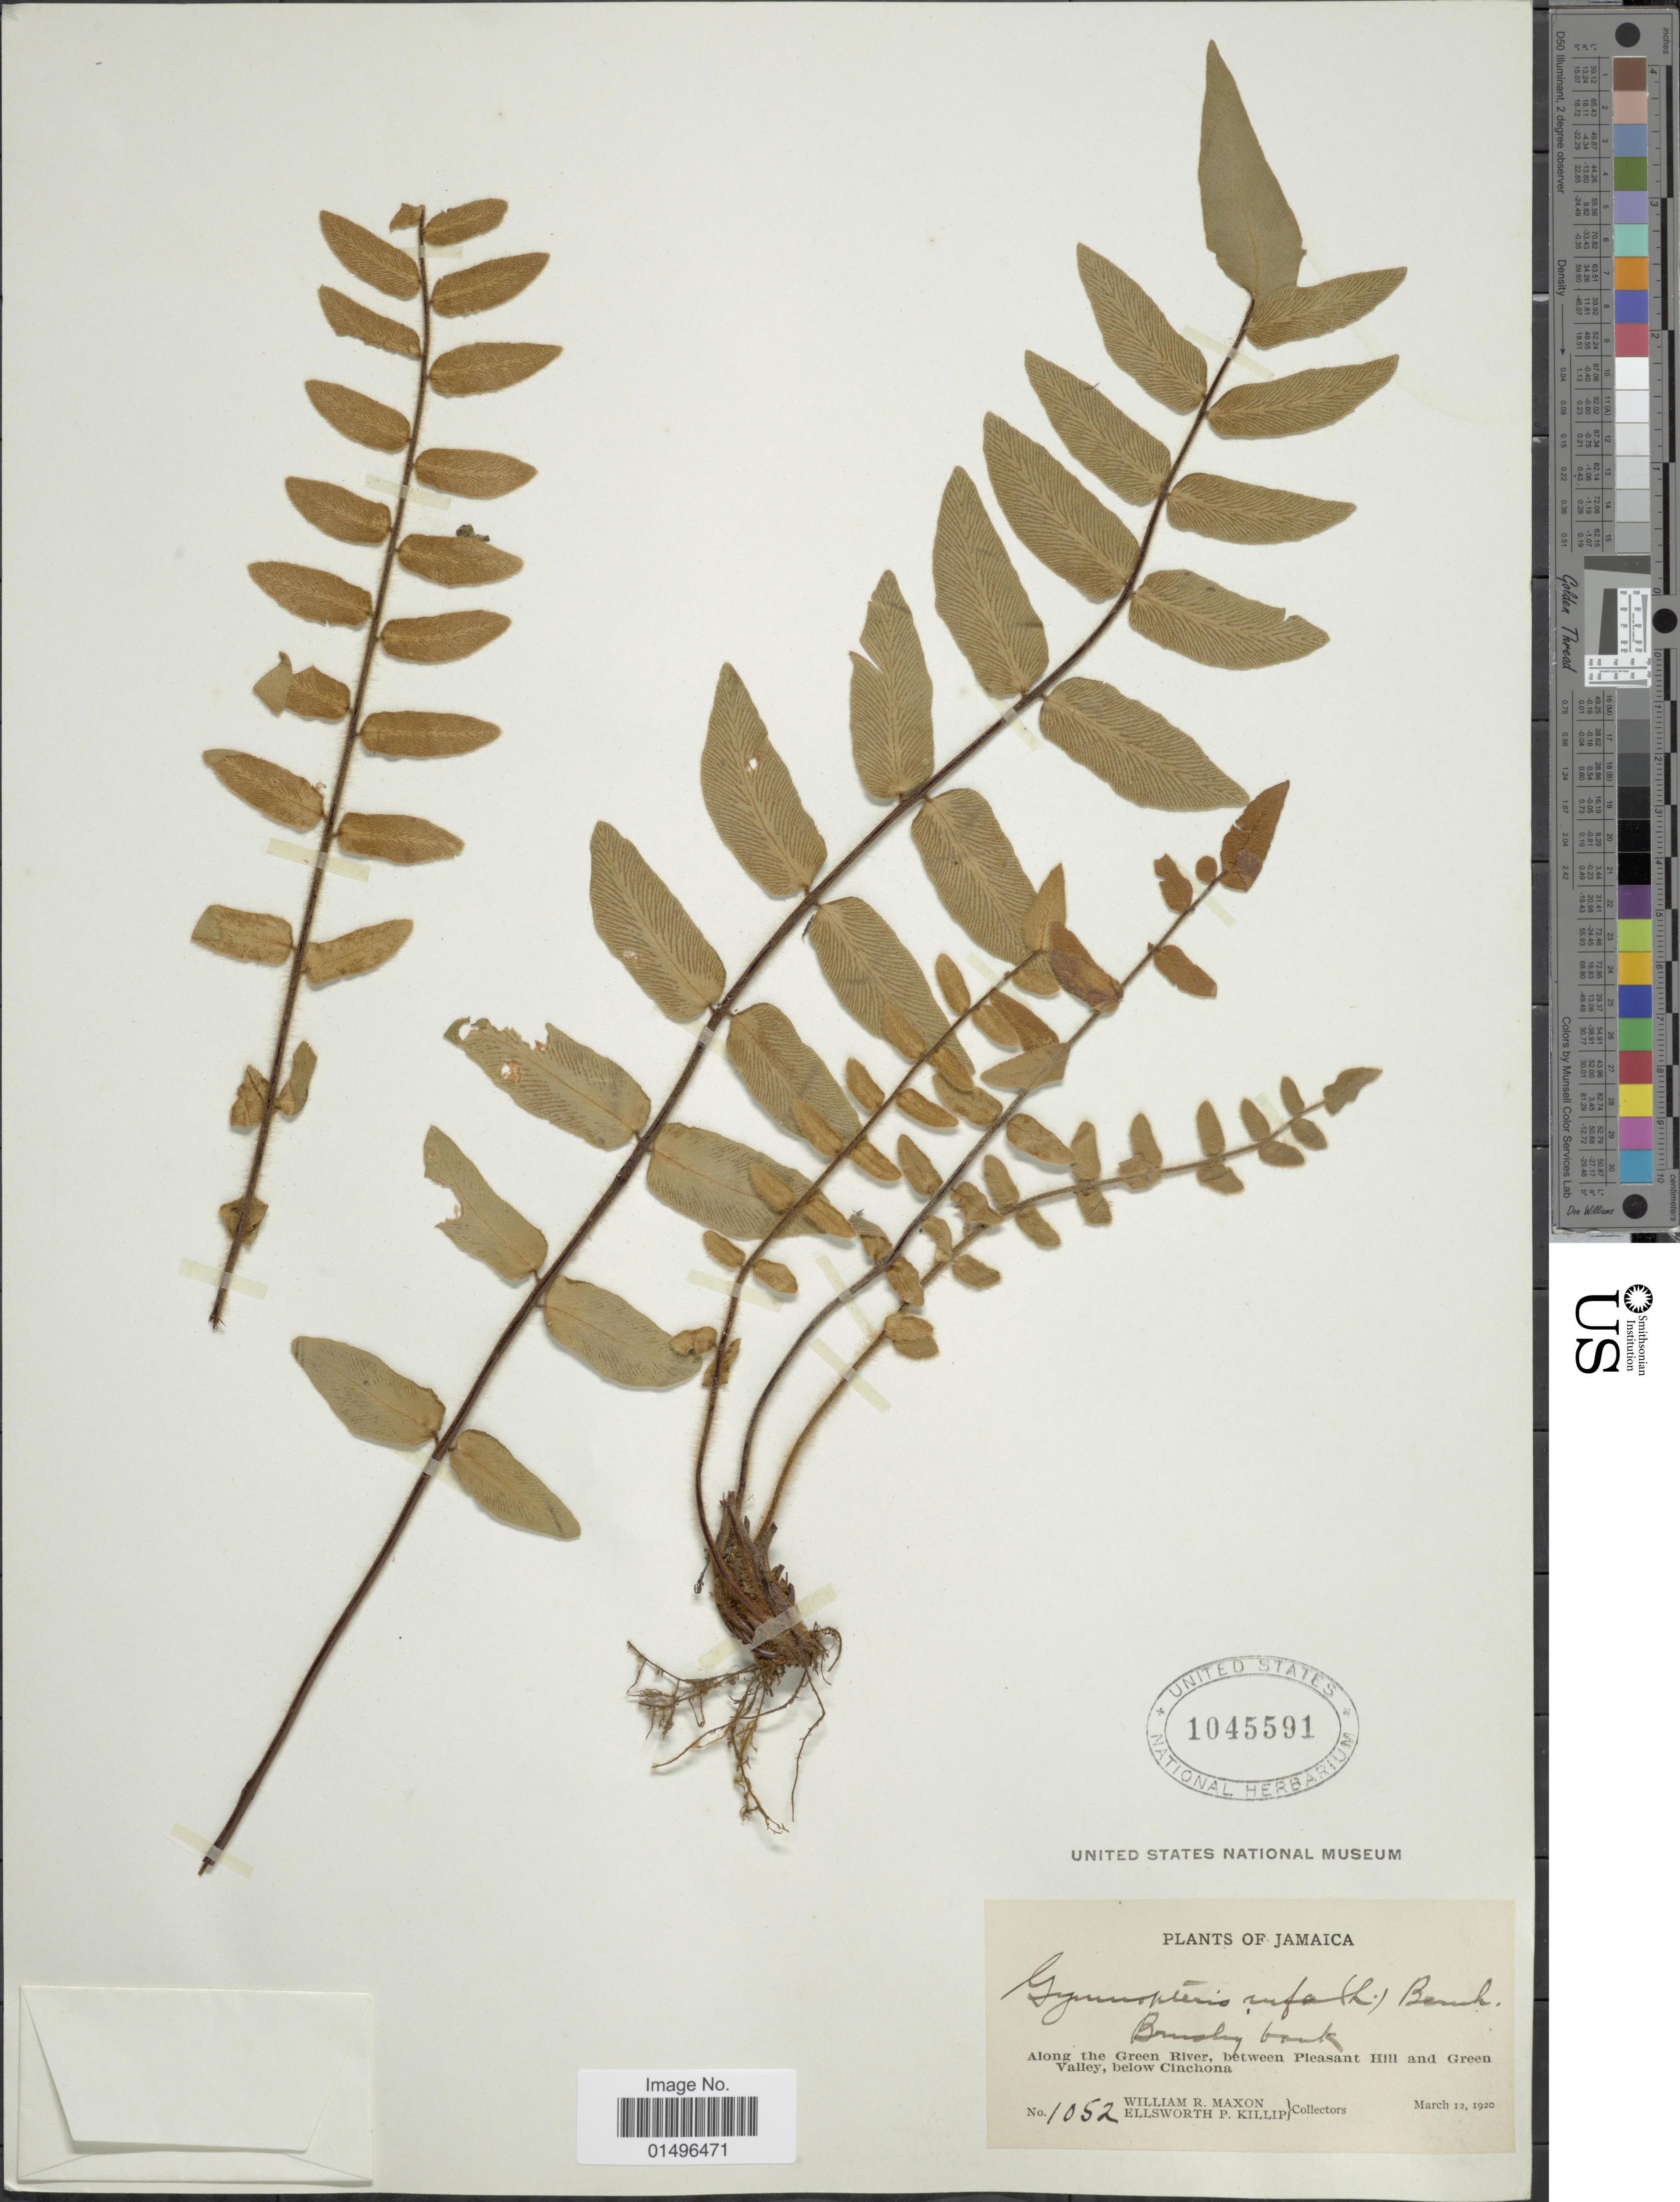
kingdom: Plantae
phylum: Tracheophyta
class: Polypodiopsida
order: Polypodiales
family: Pteridaceae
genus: Hemionitis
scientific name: Hemionitis rufa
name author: (L.) Sw.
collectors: W. R. Maxon & E. P. Killip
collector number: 1052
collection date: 1920-03-12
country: Jamaica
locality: Jamaica, along the Green River, between Pleasant Hill and Green Valley, below Cinchona.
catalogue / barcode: US 1045591